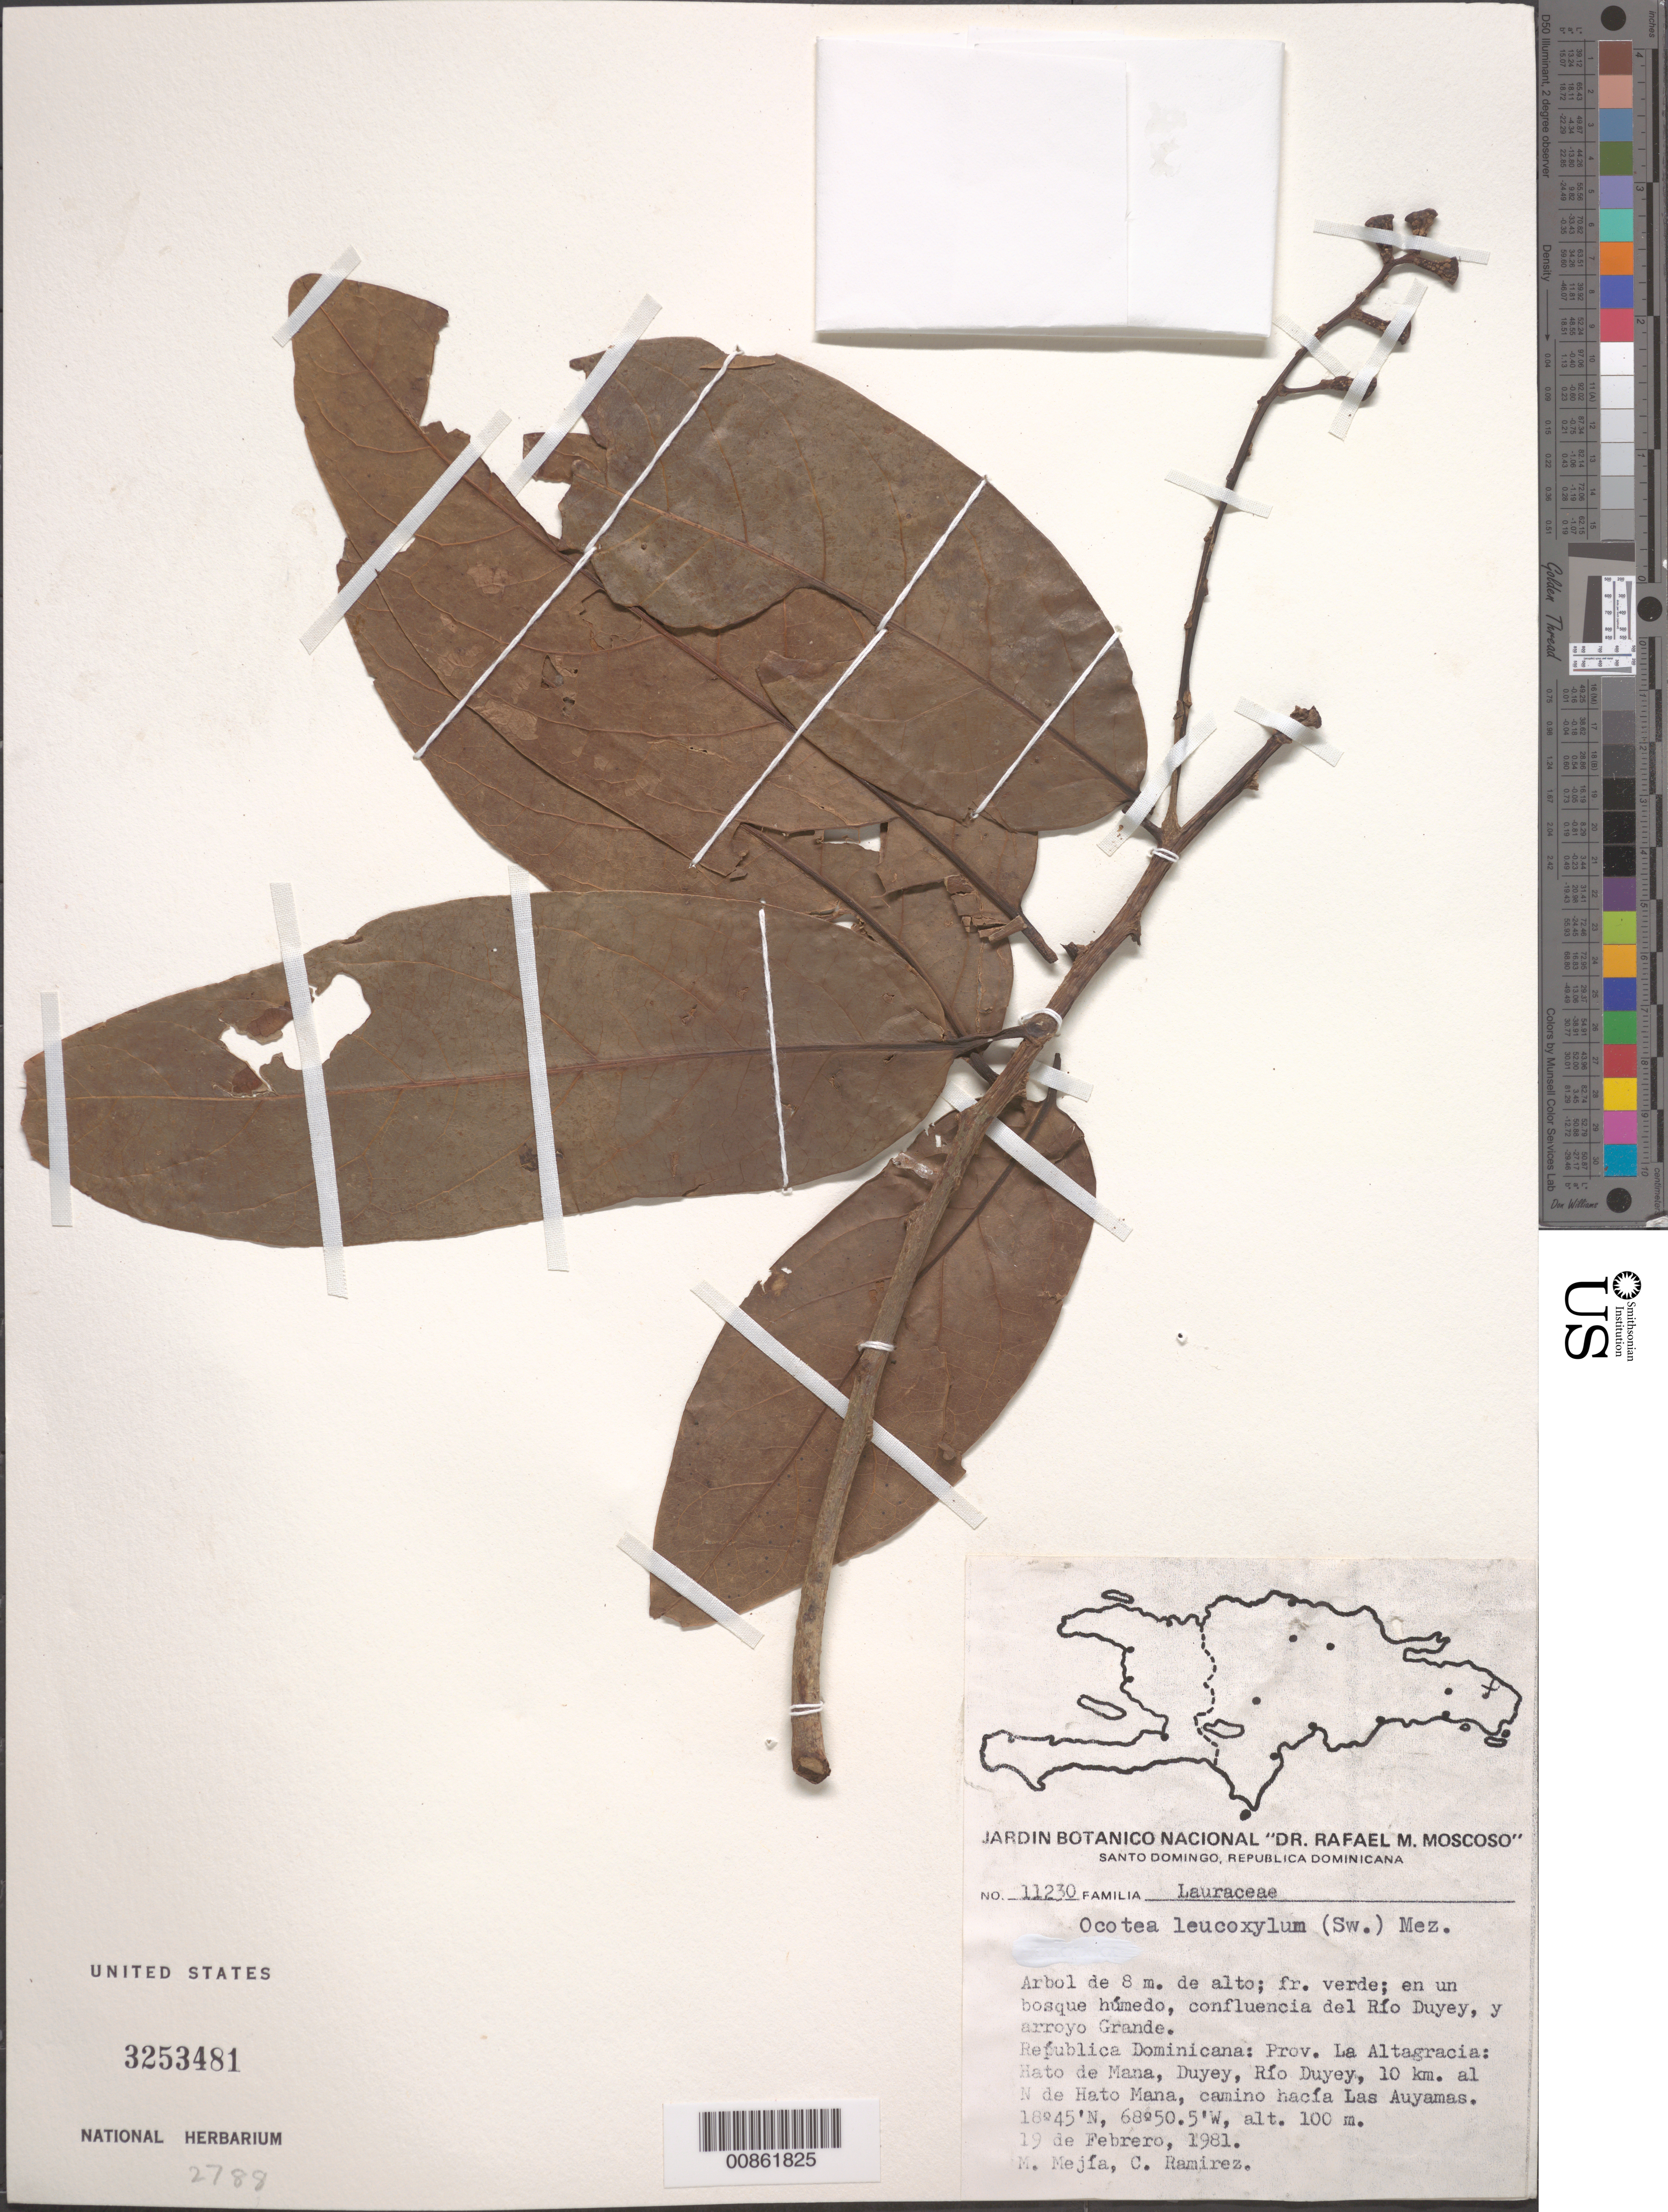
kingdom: Plantae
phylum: Tracheophyta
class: Magnoliopsida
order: Laurales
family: Lauraceae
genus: Ocotea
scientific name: Ocotea leucoxylon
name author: (Sw.) Laness.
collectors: M. Mejia & C. Ramirez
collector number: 11230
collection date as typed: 19 Feb 1981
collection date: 1981-02-19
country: Dominican Republic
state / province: La Altagracia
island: Hispaniola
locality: Hato de Mana, Duyey, Río Duyey, 10 km al N de Hato Mana, camino hacía Las Auyamas. Confluencia del Río Duyey y Arroyo Grande.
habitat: Bosque húmedo.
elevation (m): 100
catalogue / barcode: US 3253481